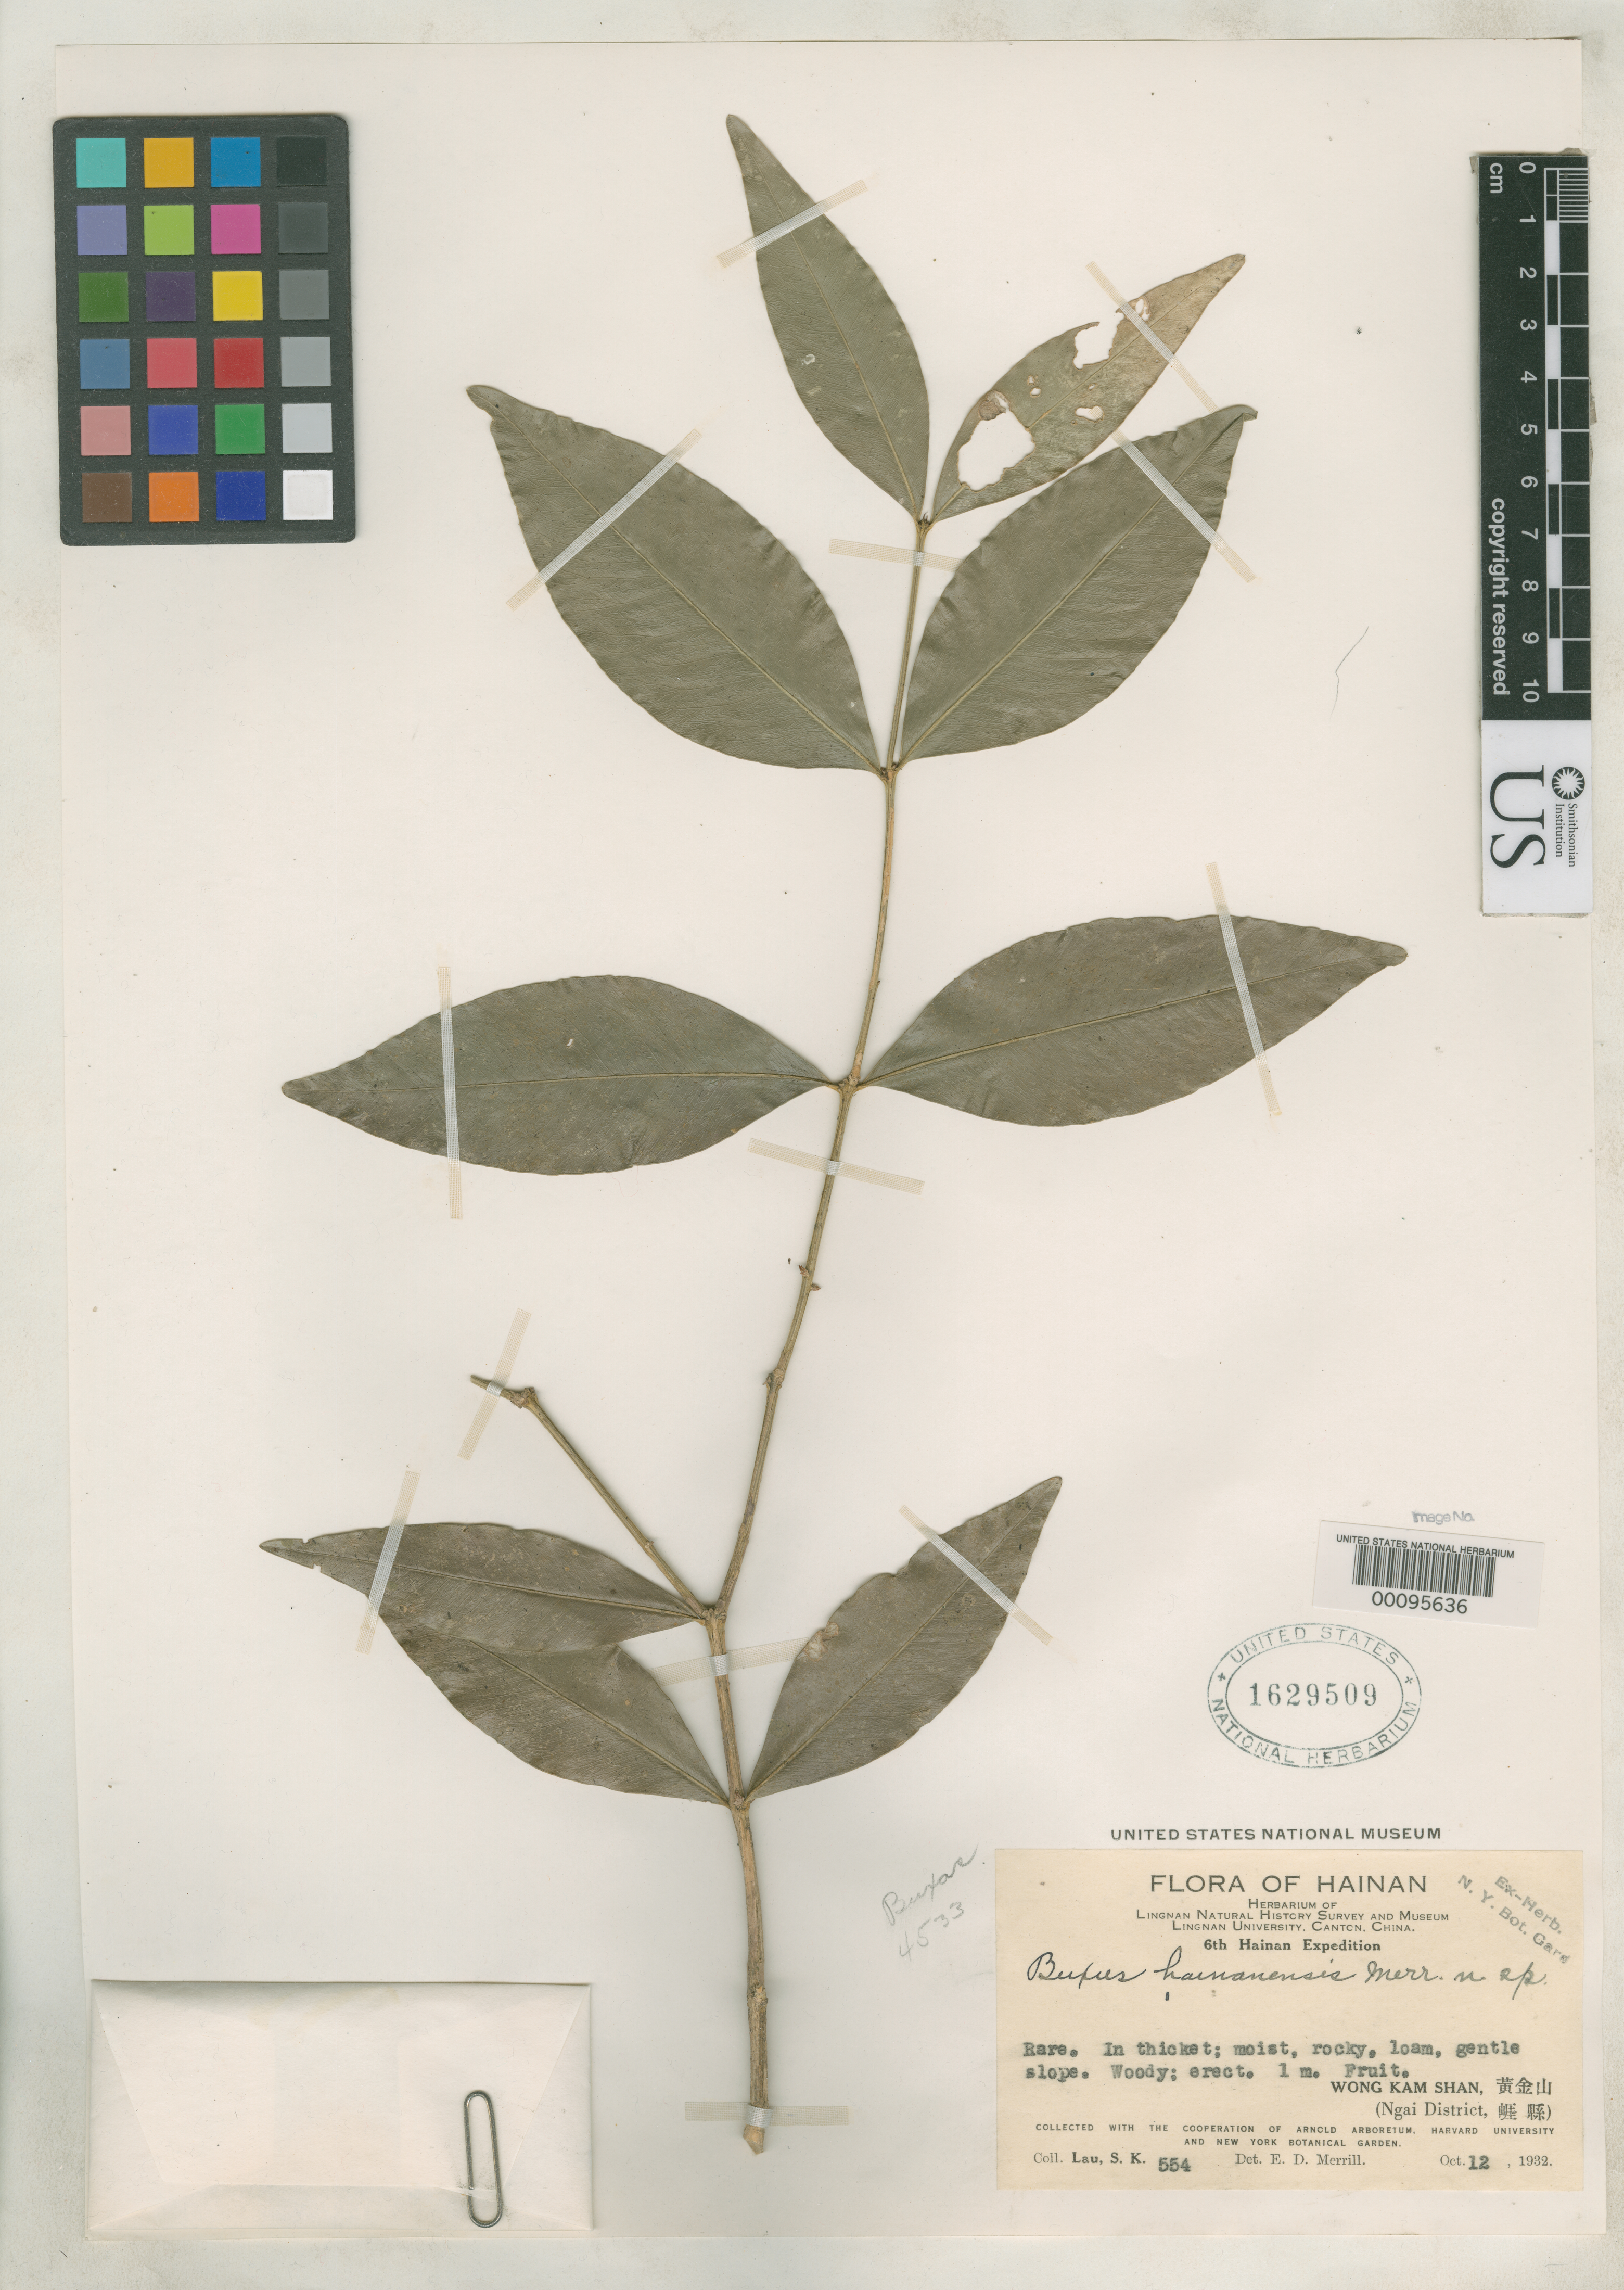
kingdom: Plantae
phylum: Tracheophyta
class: Magnoliopsida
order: Buxales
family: Buxaceae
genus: Buxus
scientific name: Buxus hainanensis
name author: Merr.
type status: Isotype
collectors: S. K. Lau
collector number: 554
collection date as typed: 12 Oct 1932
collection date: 1932-10-12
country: China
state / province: Guangdong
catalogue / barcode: US 1629509